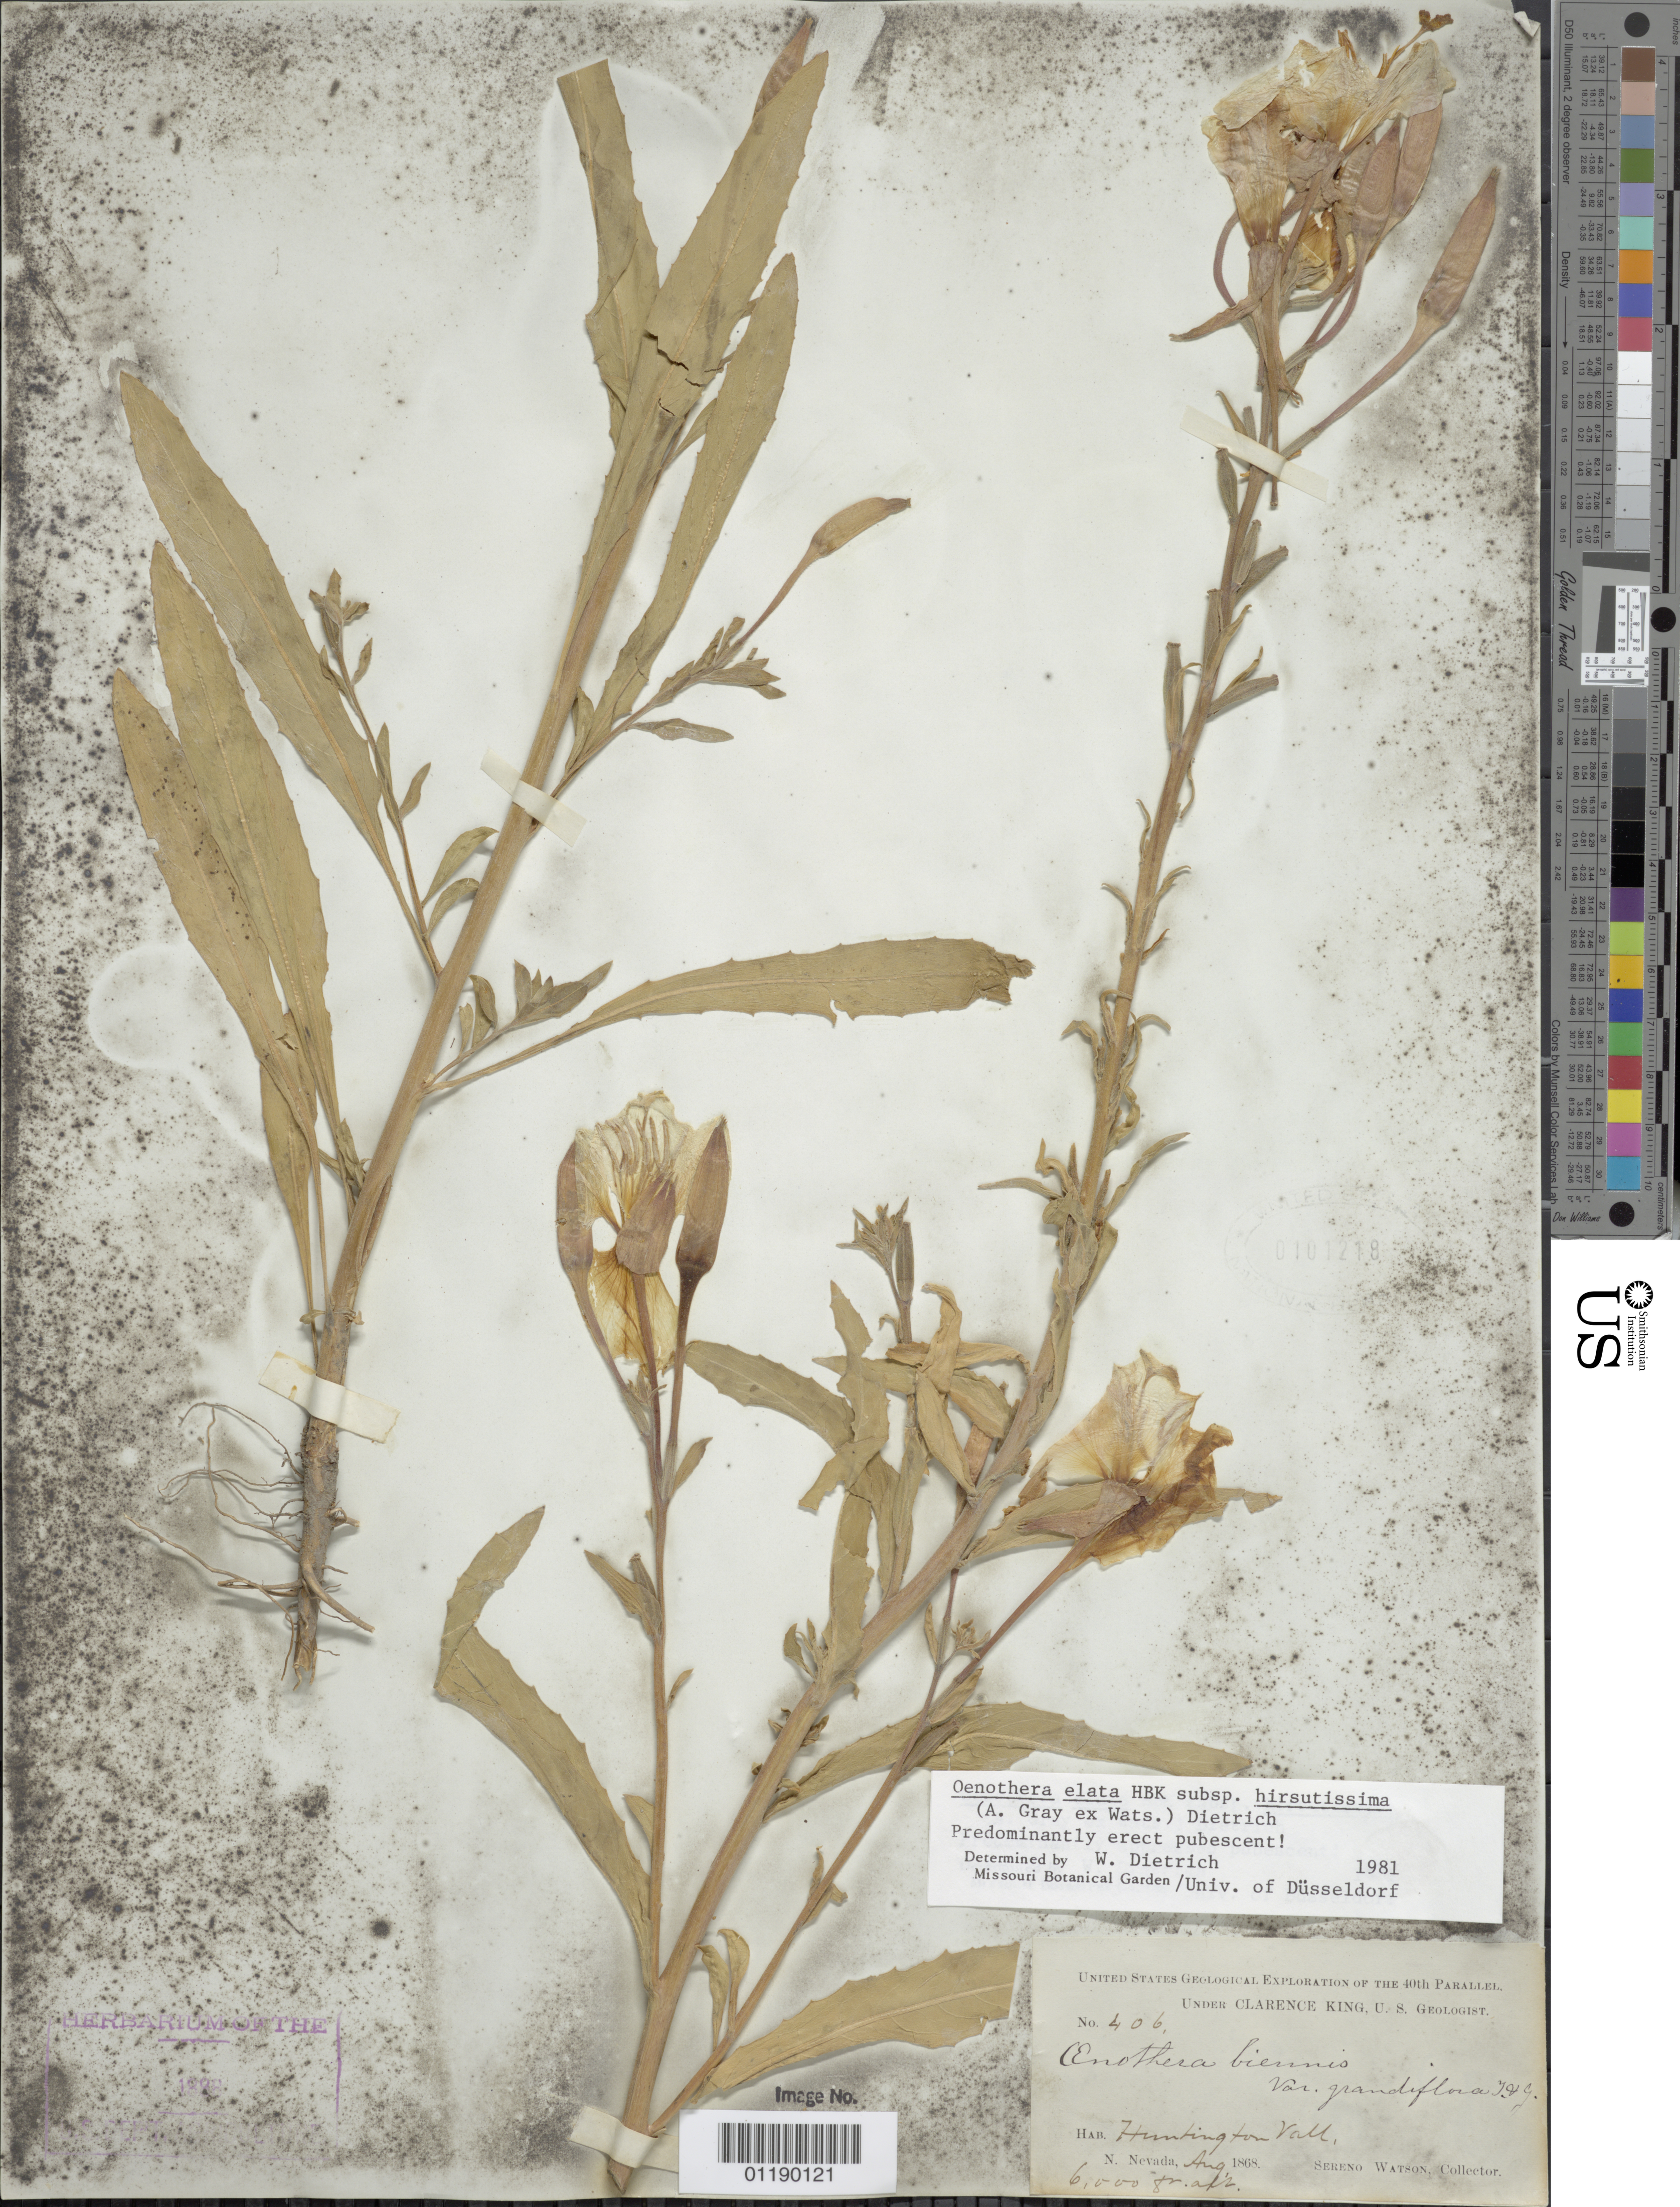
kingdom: Plantae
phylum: Tracheophyta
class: Magnoliopsida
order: Myrtales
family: Onagraceae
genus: Oenothera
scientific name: Oenothera elata subsp. hirsutissima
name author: (A. Gray ex S. Watson) W. Dietr.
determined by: Dietrich, W.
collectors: S. Watson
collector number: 406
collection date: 1868-08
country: United States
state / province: Nevada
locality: Huntington Valley, N. Nevada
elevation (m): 1829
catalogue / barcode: US 101218